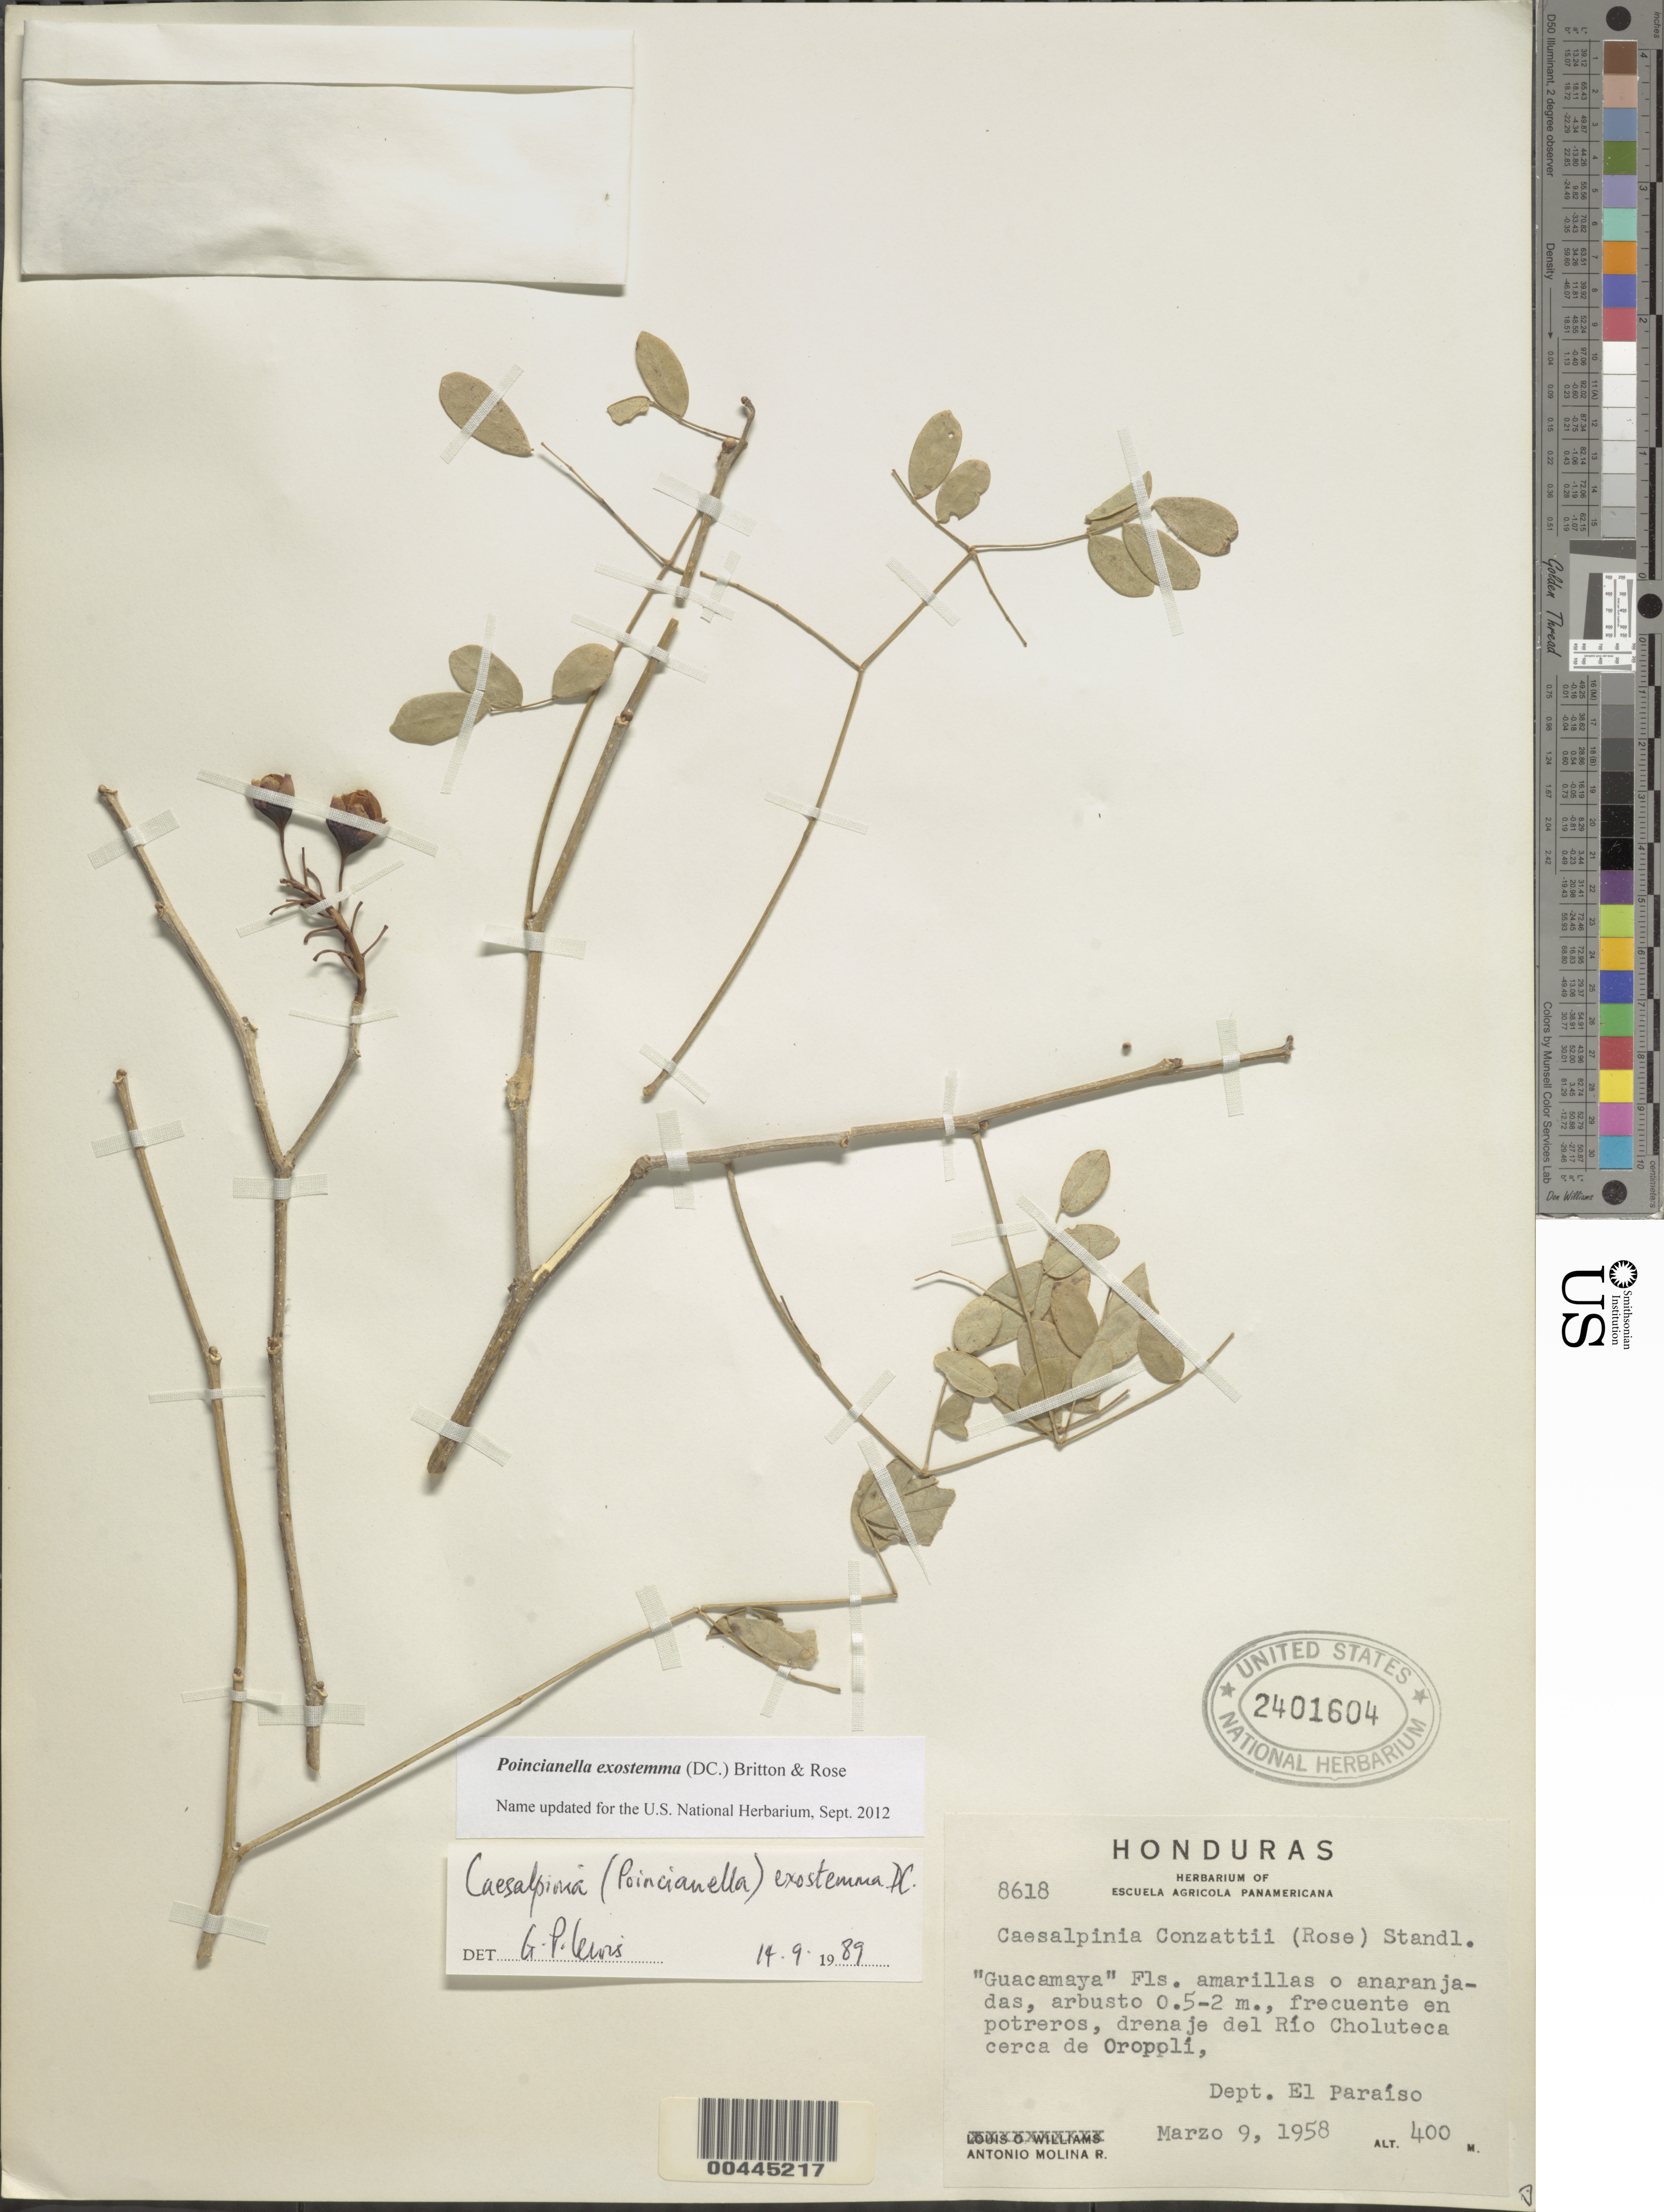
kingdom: Plantae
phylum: Tracheophyta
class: Magnoliopsida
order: Fabales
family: Fabaceae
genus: Erythrostemon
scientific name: Erythrostemon exostemma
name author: (Moc. & Sessé ex DC.) Gagnon & G.P. Lewis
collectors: A. Molina R.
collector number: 8618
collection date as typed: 09 Mar 1958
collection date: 1958-03-09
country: Honduras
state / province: El Paraíso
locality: Rio Choluteca, Cerro de Oropoli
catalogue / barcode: US 2401604